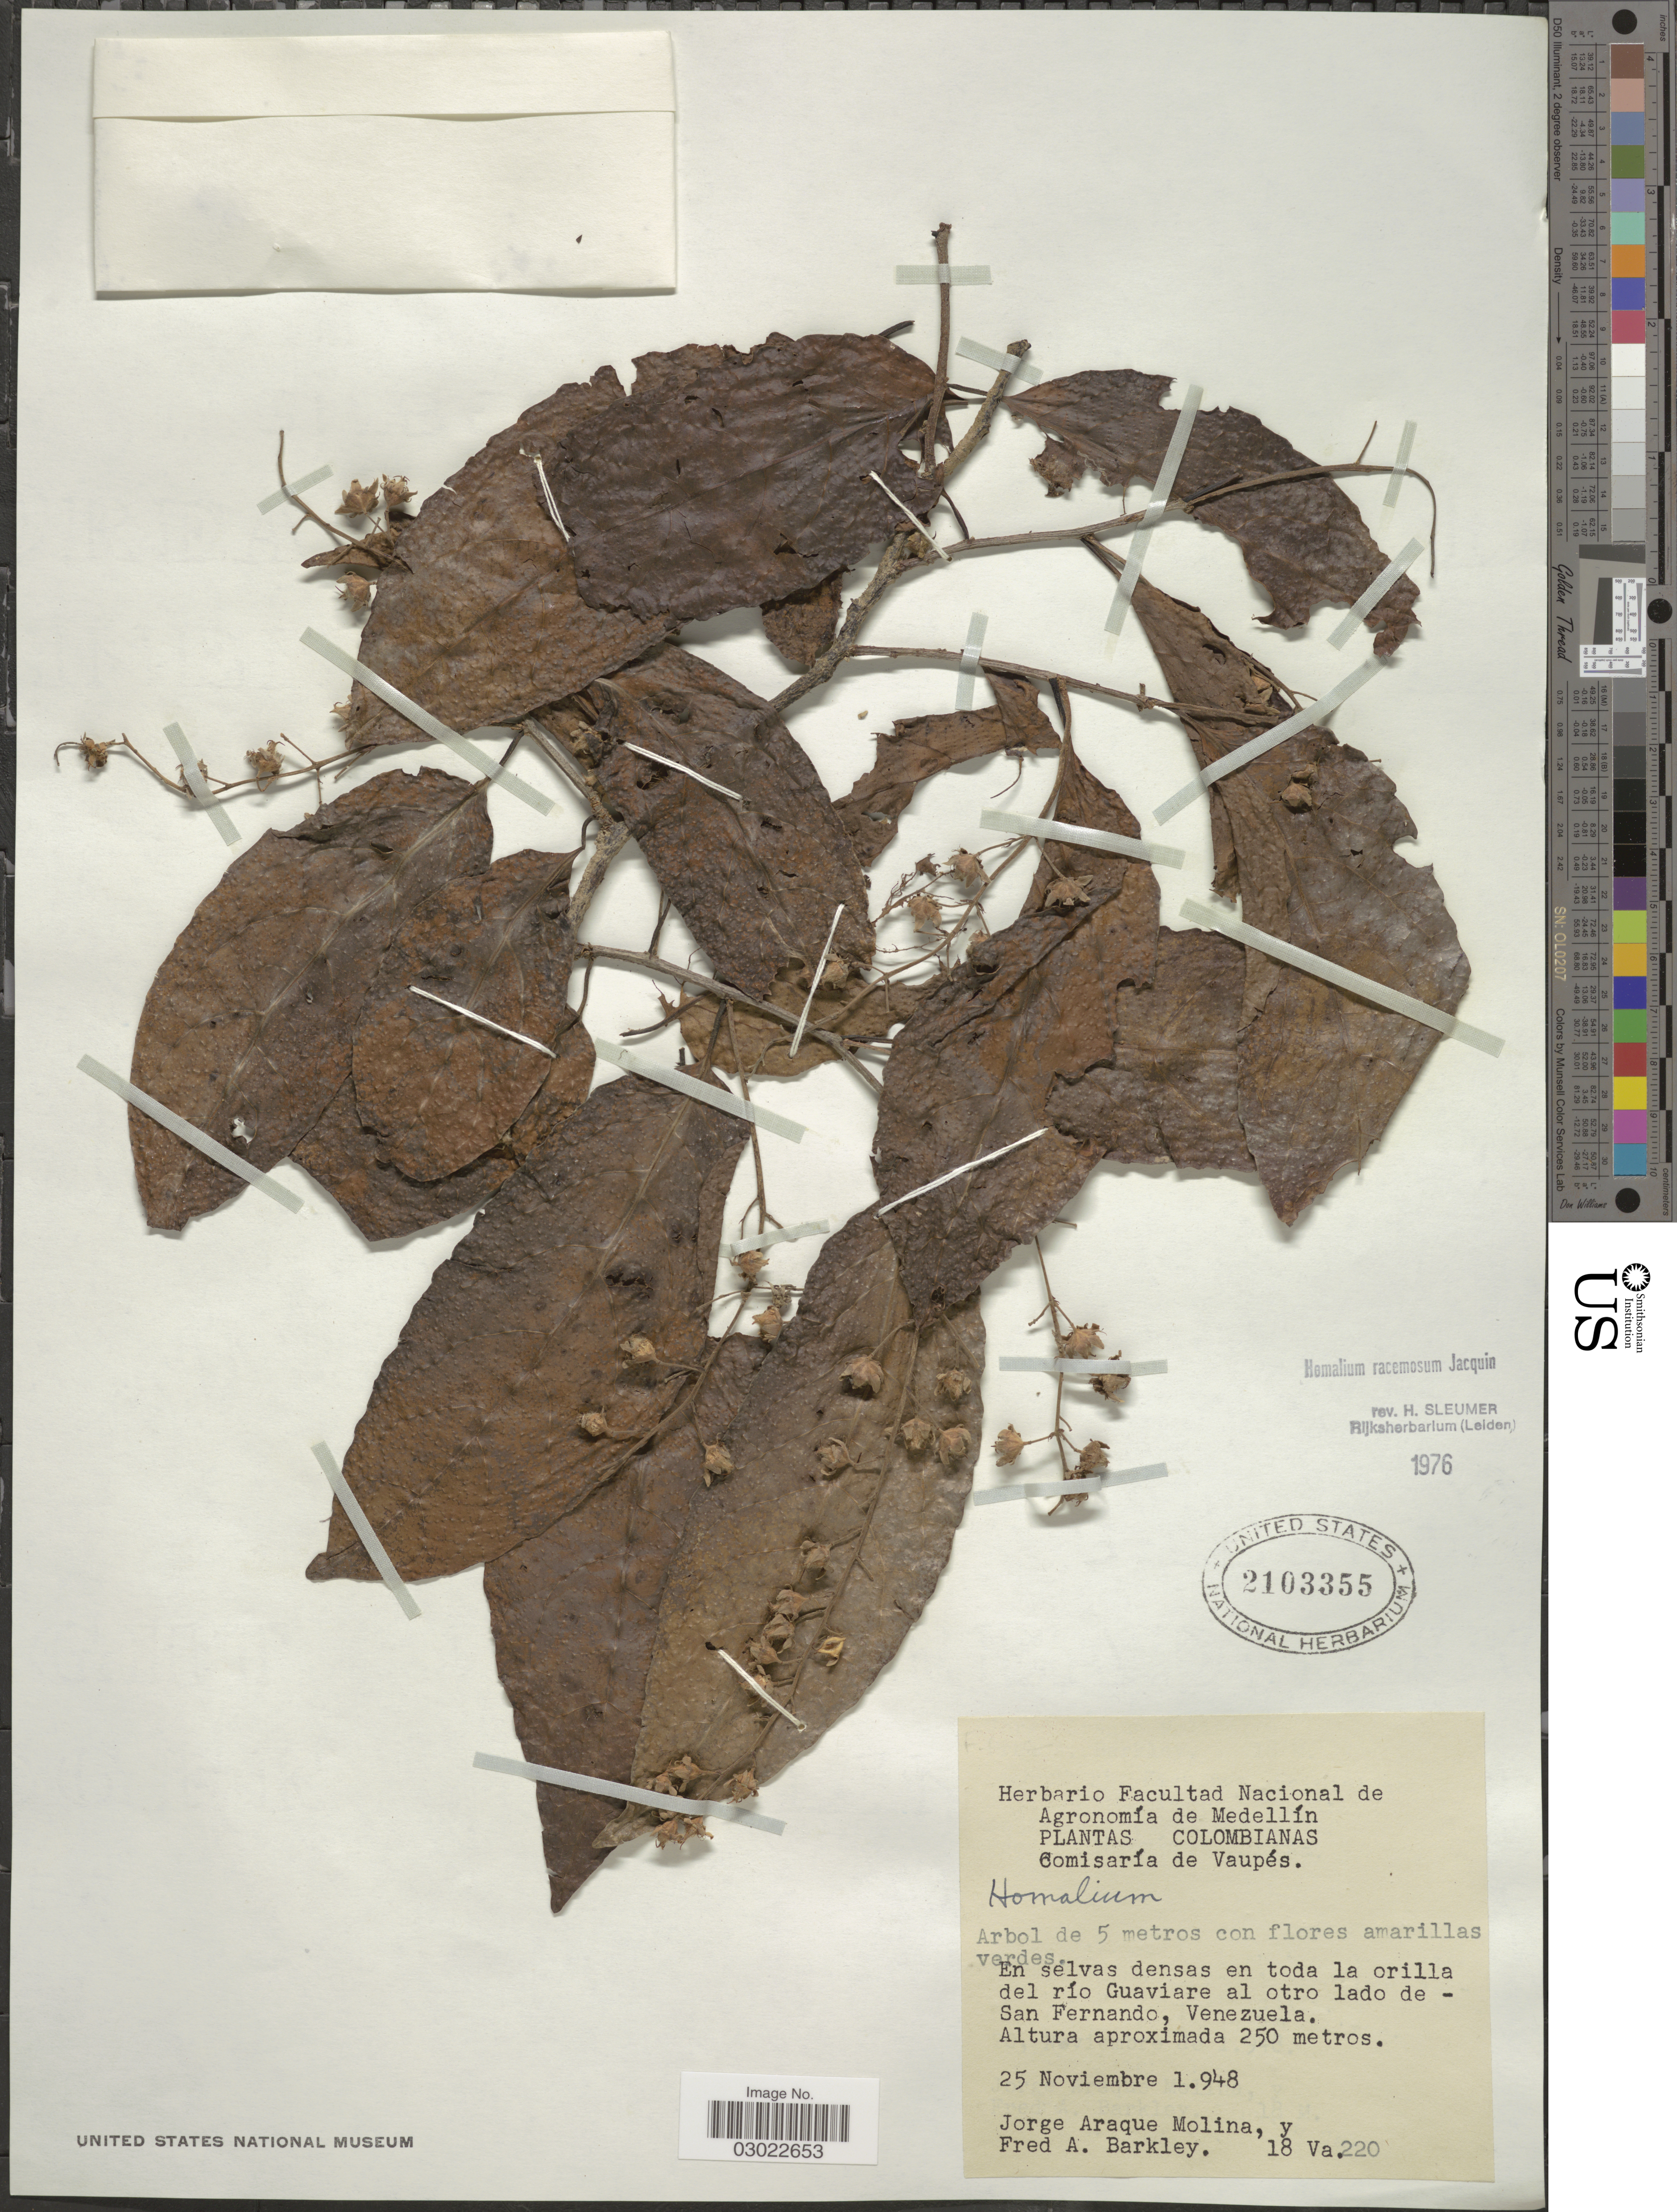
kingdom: Plantae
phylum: Tracheophyta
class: Magnoliopsida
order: Malpighiales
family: Salicaceae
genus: Homalium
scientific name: Homalium racemosum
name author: Jacq.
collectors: J. Araque Molina & F. A. Barkley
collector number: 18 Va.220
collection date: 1948-11-25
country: Colombia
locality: En selvas densas en toda la orilla del río Guaviare al otro lado de - San Fernando.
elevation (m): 250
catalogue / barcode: US 2103355